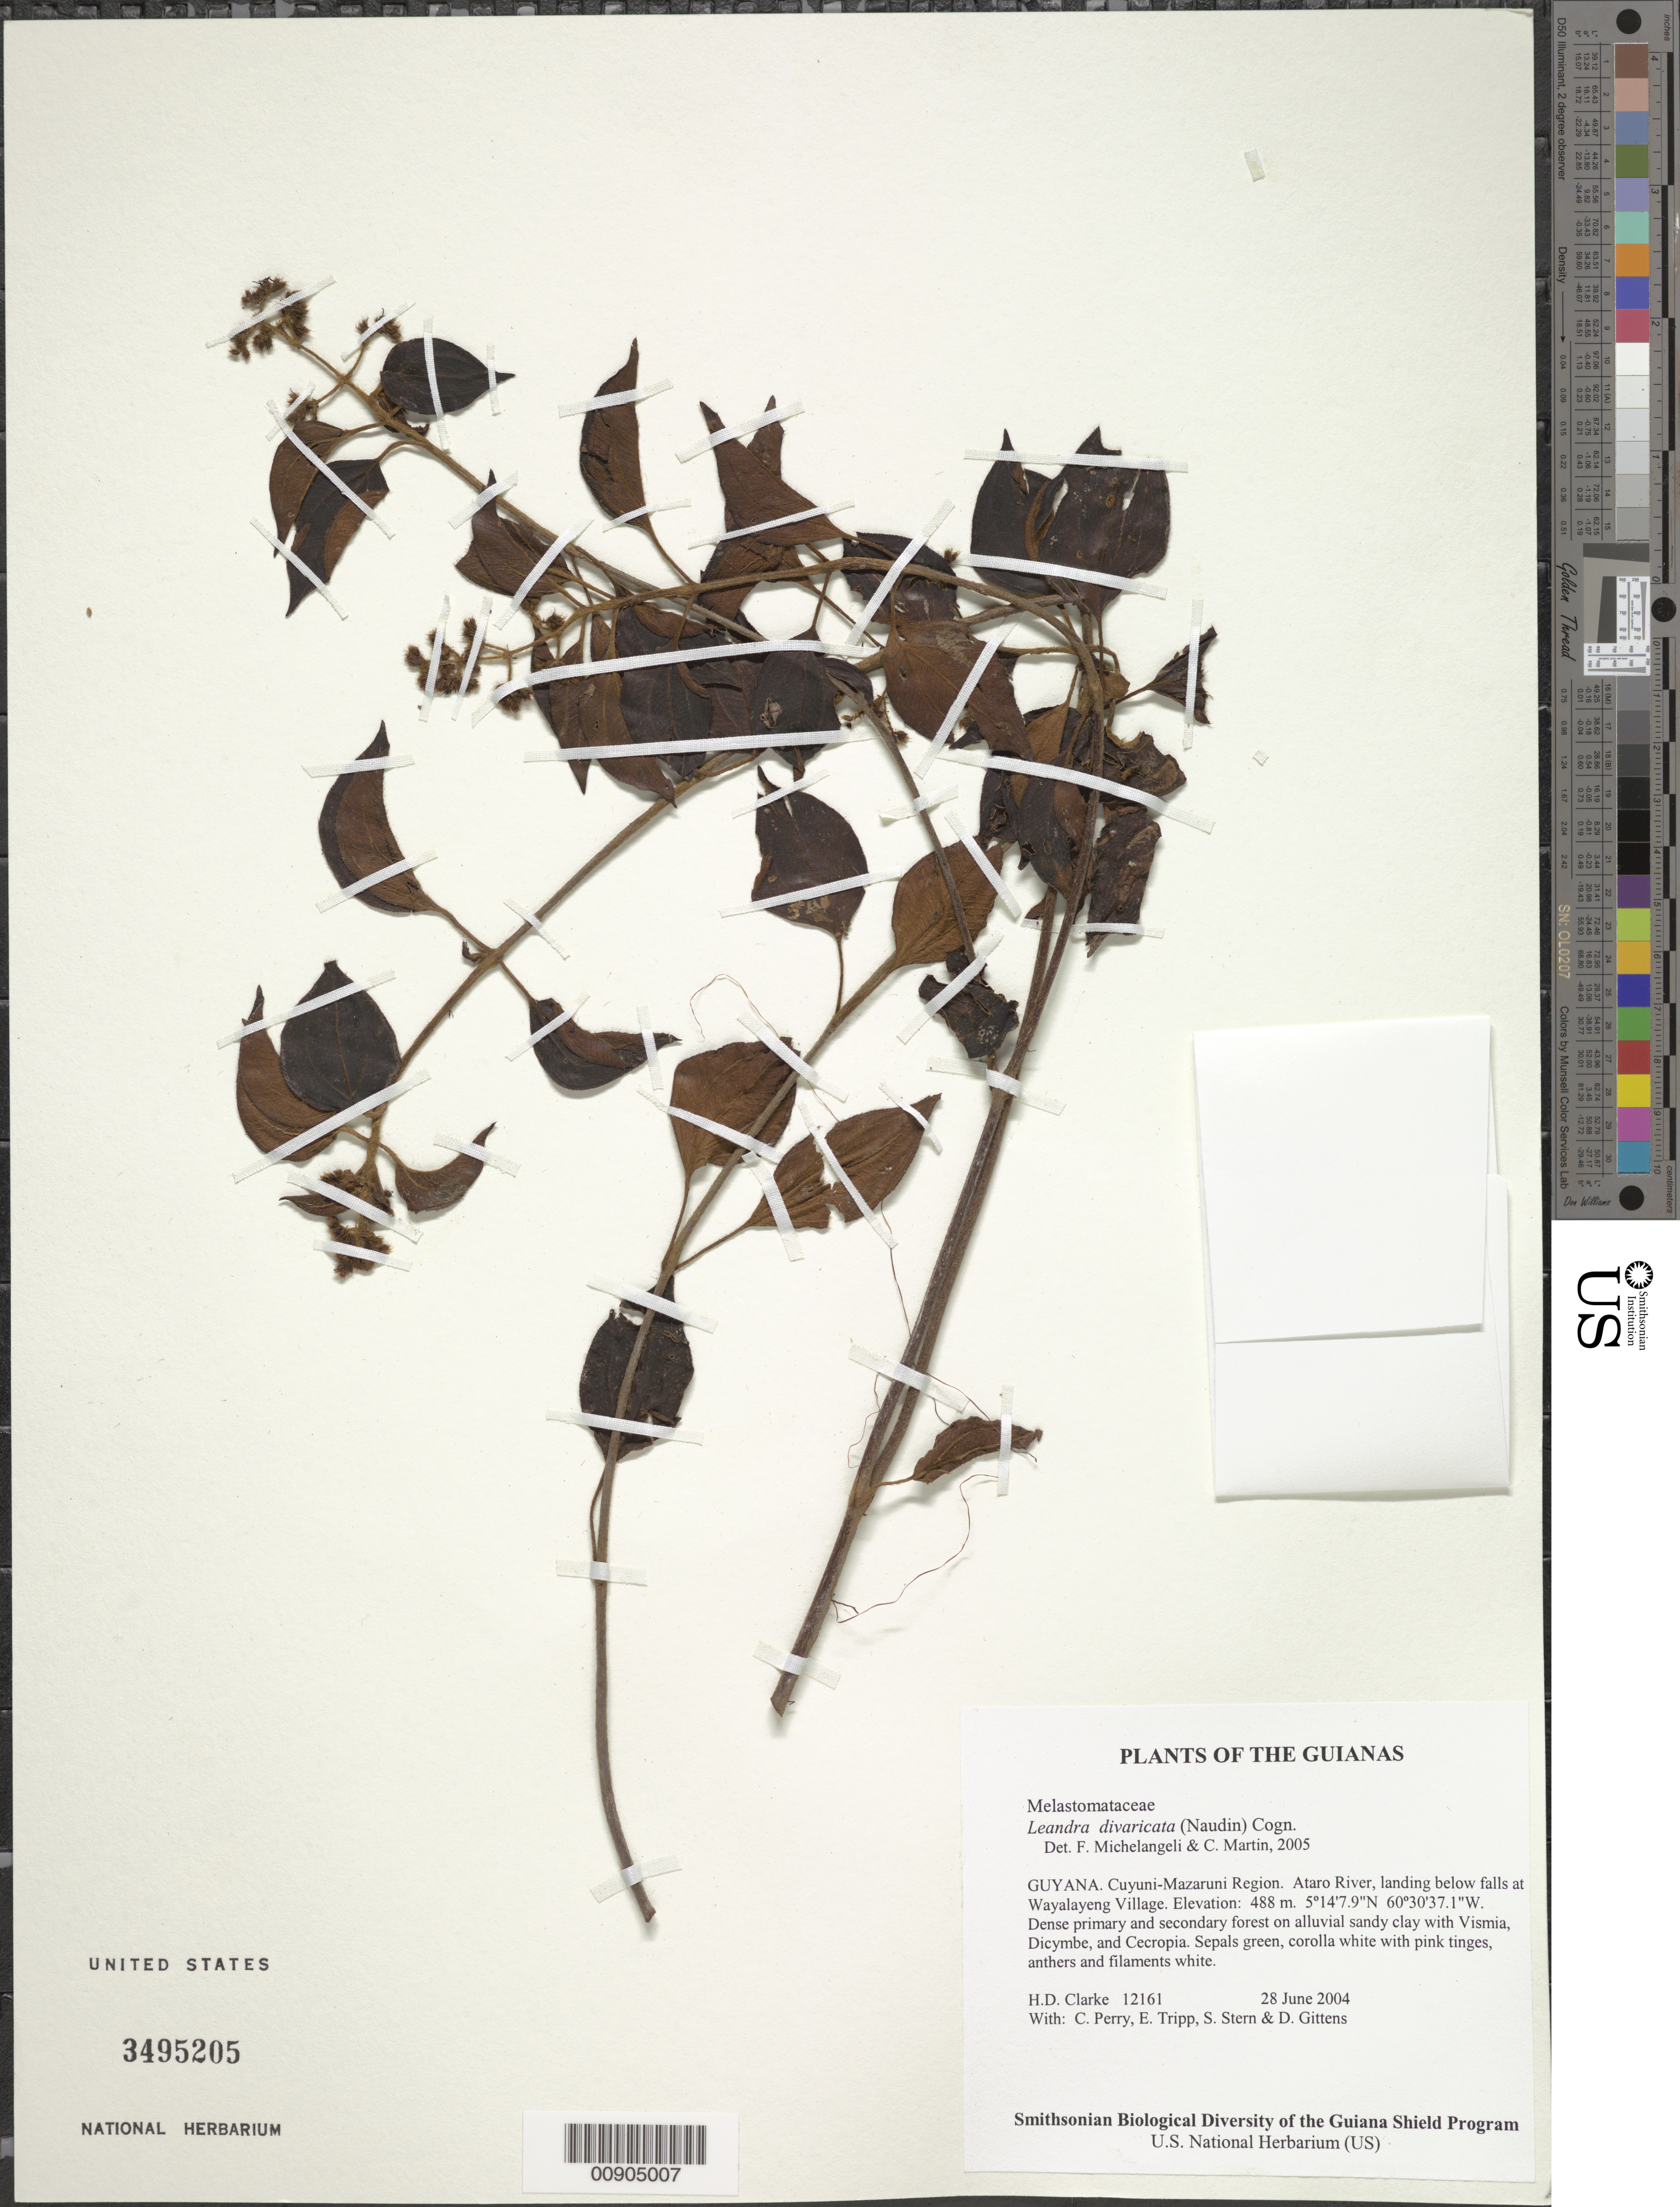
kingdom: Plantae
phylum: Tracheophyta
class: Magnoliopsida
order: Myrtales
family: Melastomataceae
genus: Leandra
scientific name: Leandra divaricata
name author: (Naudin) Cogn.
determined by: Michelangeli, F. A.; Martin, C.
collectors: H. D. Clarke, C. Perry, E. Tripp, S. R. Stern & D. Gittens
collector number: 12161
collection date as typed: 28 June 2004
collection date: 2004-06-28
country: Guyana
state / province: Cuyuni-Mazaruni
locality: Ataro River, landing below falls at Wayalayeng Village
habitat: Dense primary and secondary forest on alluvial sandy clay with Vismia, Dicymbe, and Cecropia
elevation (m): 488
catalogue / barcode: US 3495205